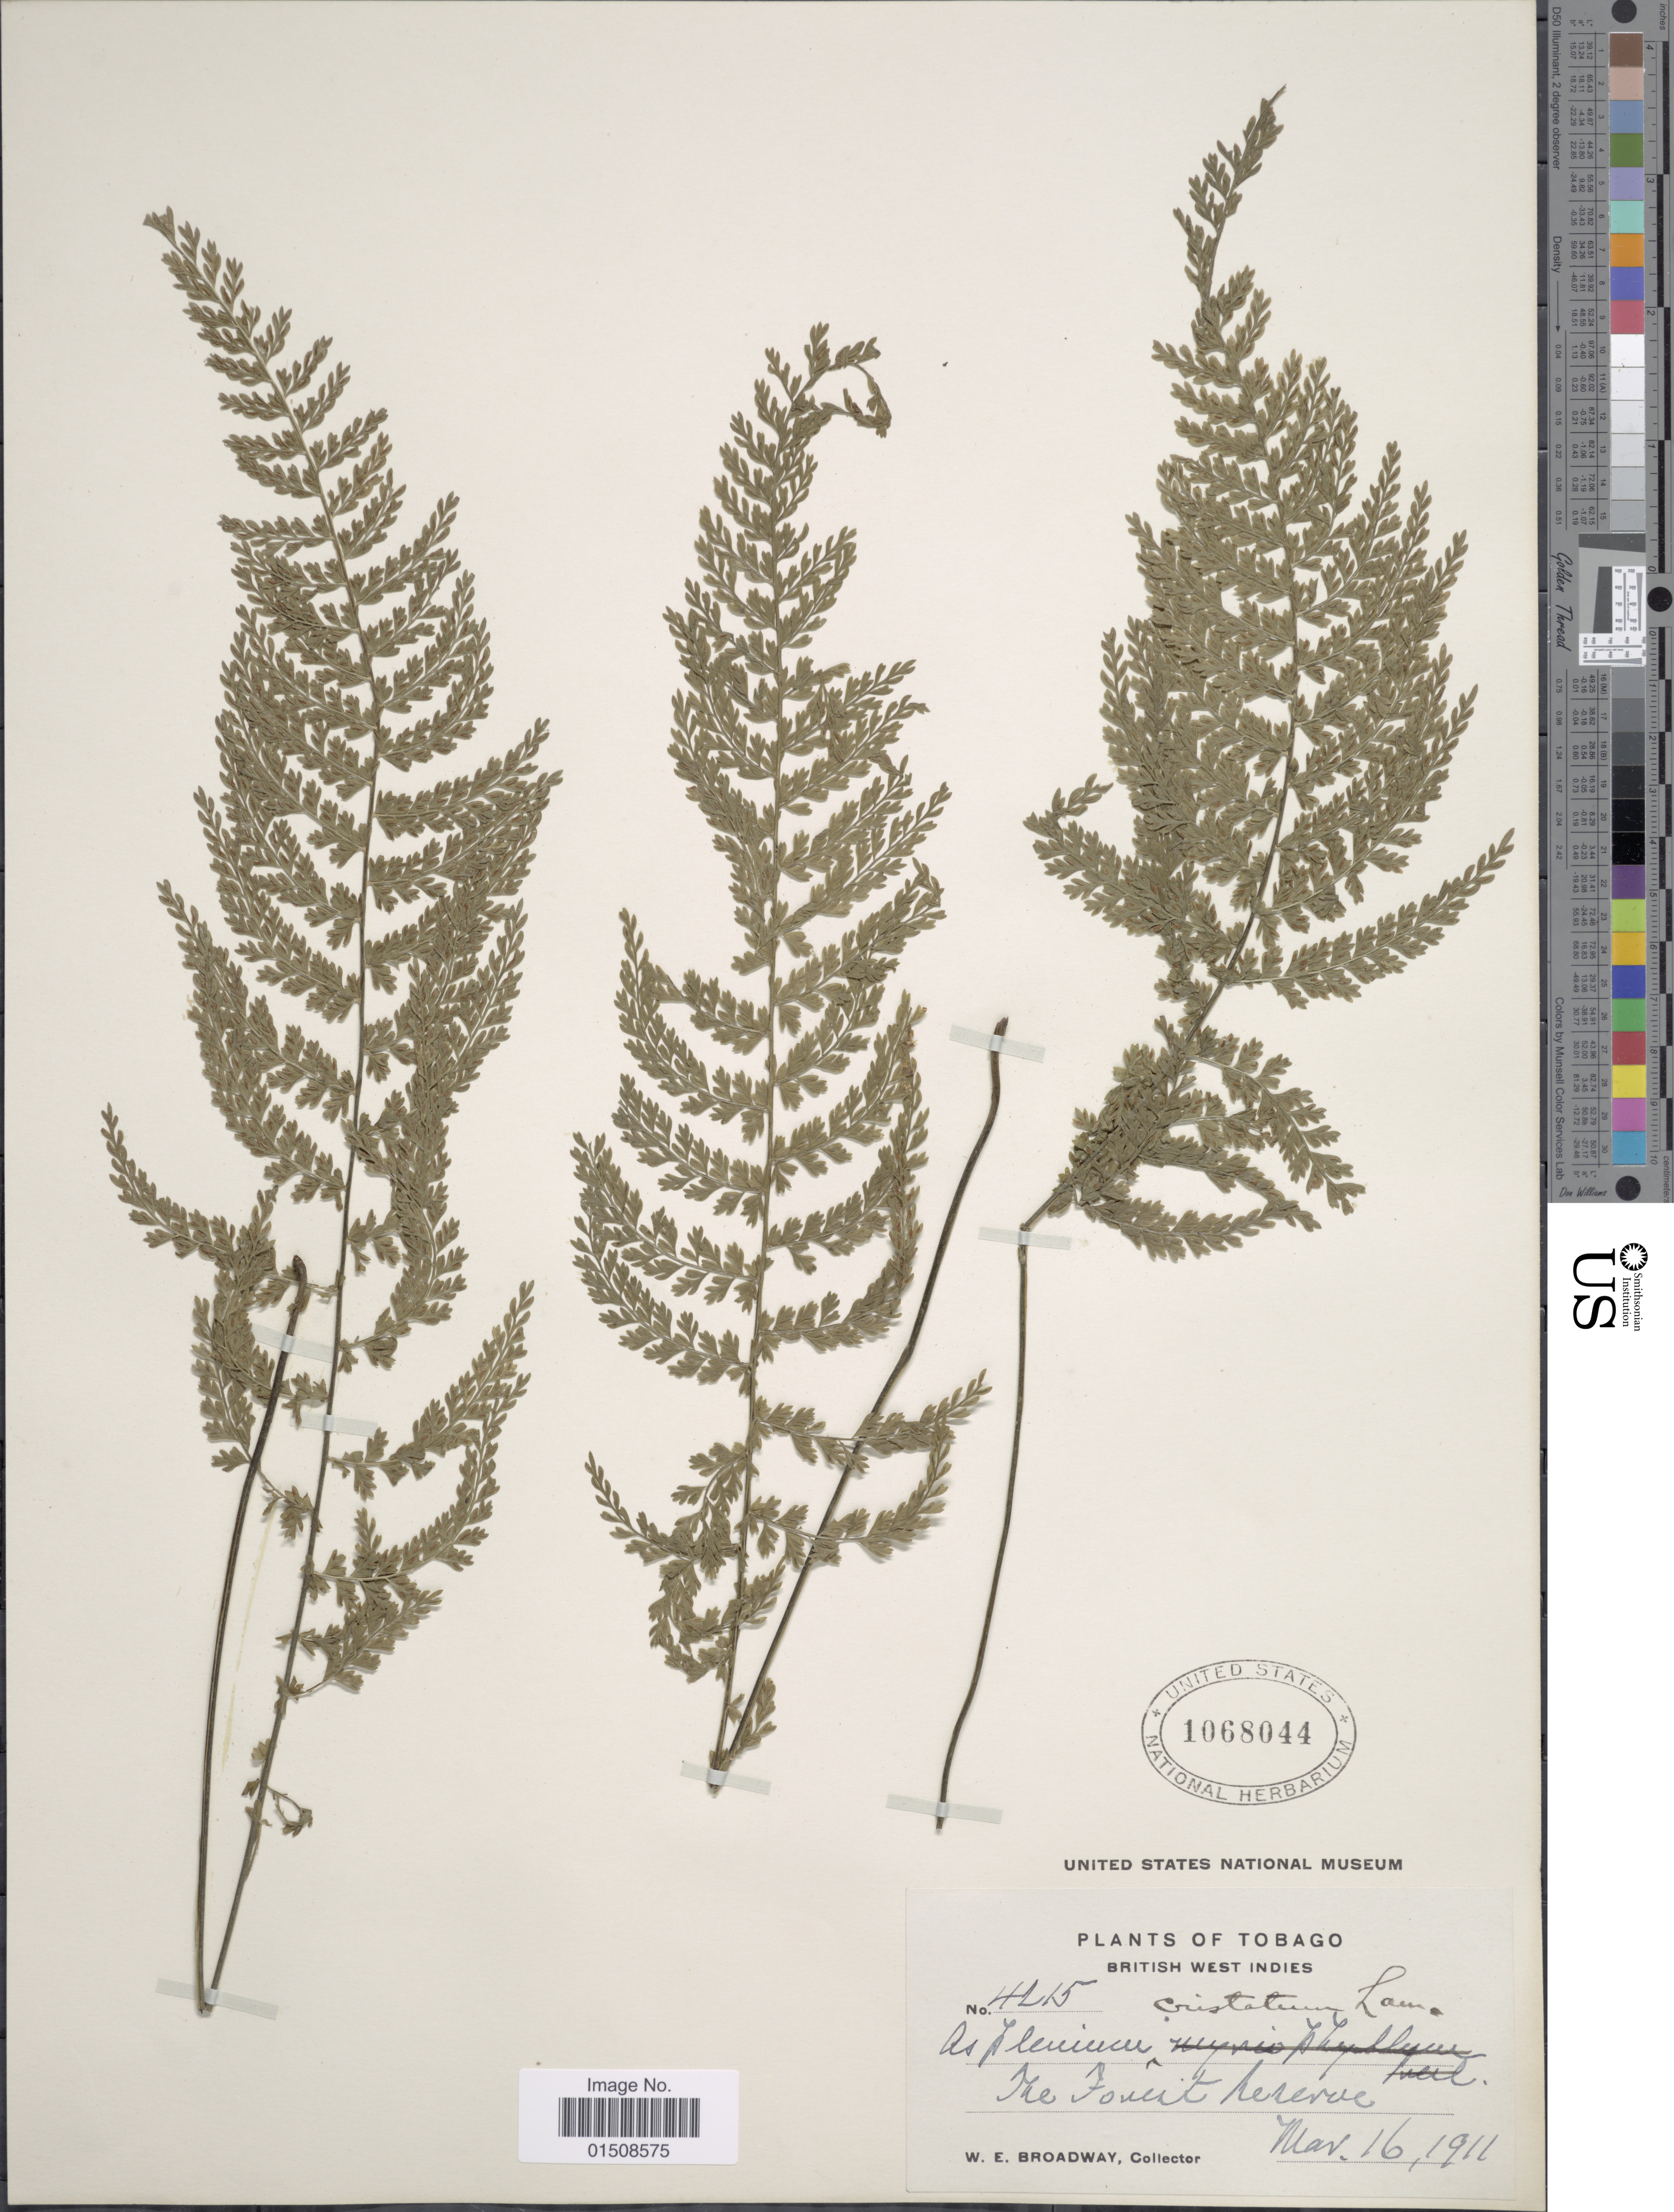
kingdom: Plantae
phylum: Tracheophyta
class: Polypodiopsida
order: Polypodiales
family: Aspleniaceae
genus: Asplenium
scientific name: Asplenium cristatum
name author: Lam.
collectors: W. E. Broadway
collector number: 4215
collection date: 1911-03-16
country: Trinidad and Tobago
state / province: Tobago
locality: Bristish West Indies, The Forest Reserve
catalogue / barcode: US 1068044